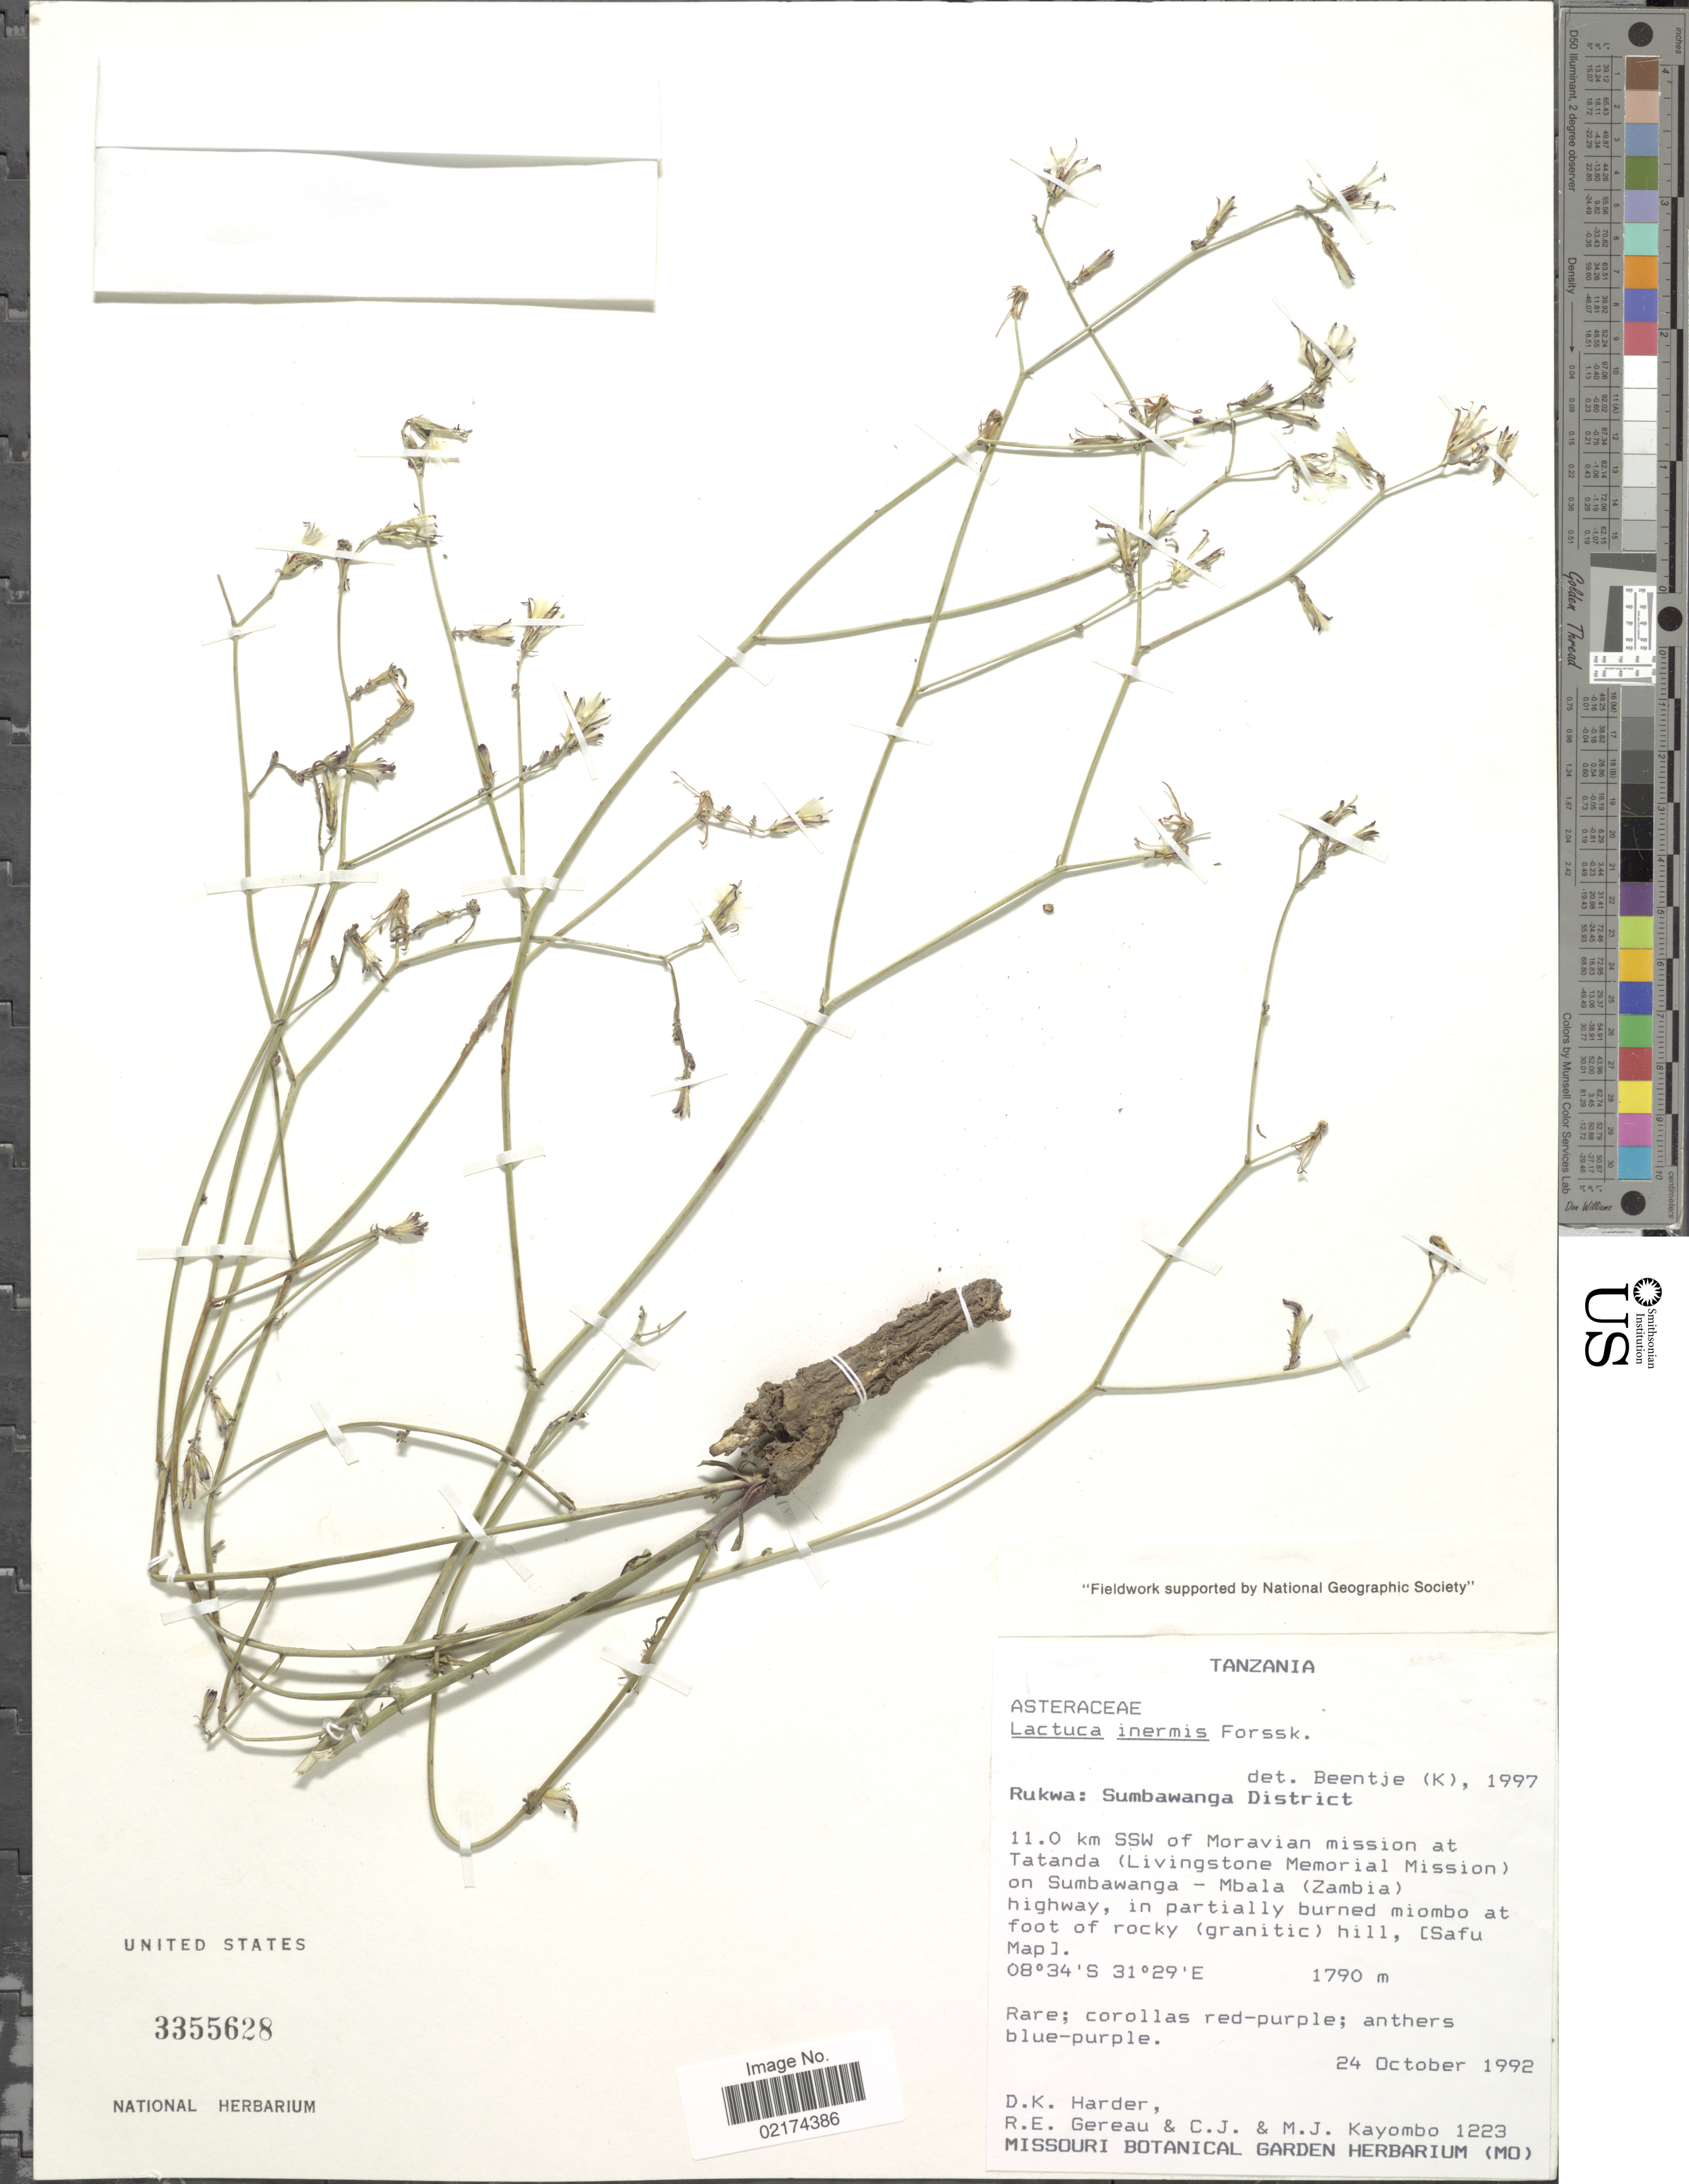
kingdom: Plantae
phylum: Tracheophyta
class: Magnoliopsida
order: Asterales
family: Asteraceae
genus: Lactuca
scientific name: Lactuca inermis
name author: Forssk.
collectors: D. Harder, R. Gereau, C. Kayombo & M. Kayombo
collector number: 1223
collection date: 1992-10-24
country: Tanzania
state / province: Rukwa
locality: Sumbawanga District, 11.0 km SSW of Moravian mission at Tatanda (Livingstone Memorial Mission) on Sumbawanga-Mbala (Zambia)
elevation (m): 1790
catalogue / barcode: US 3355628